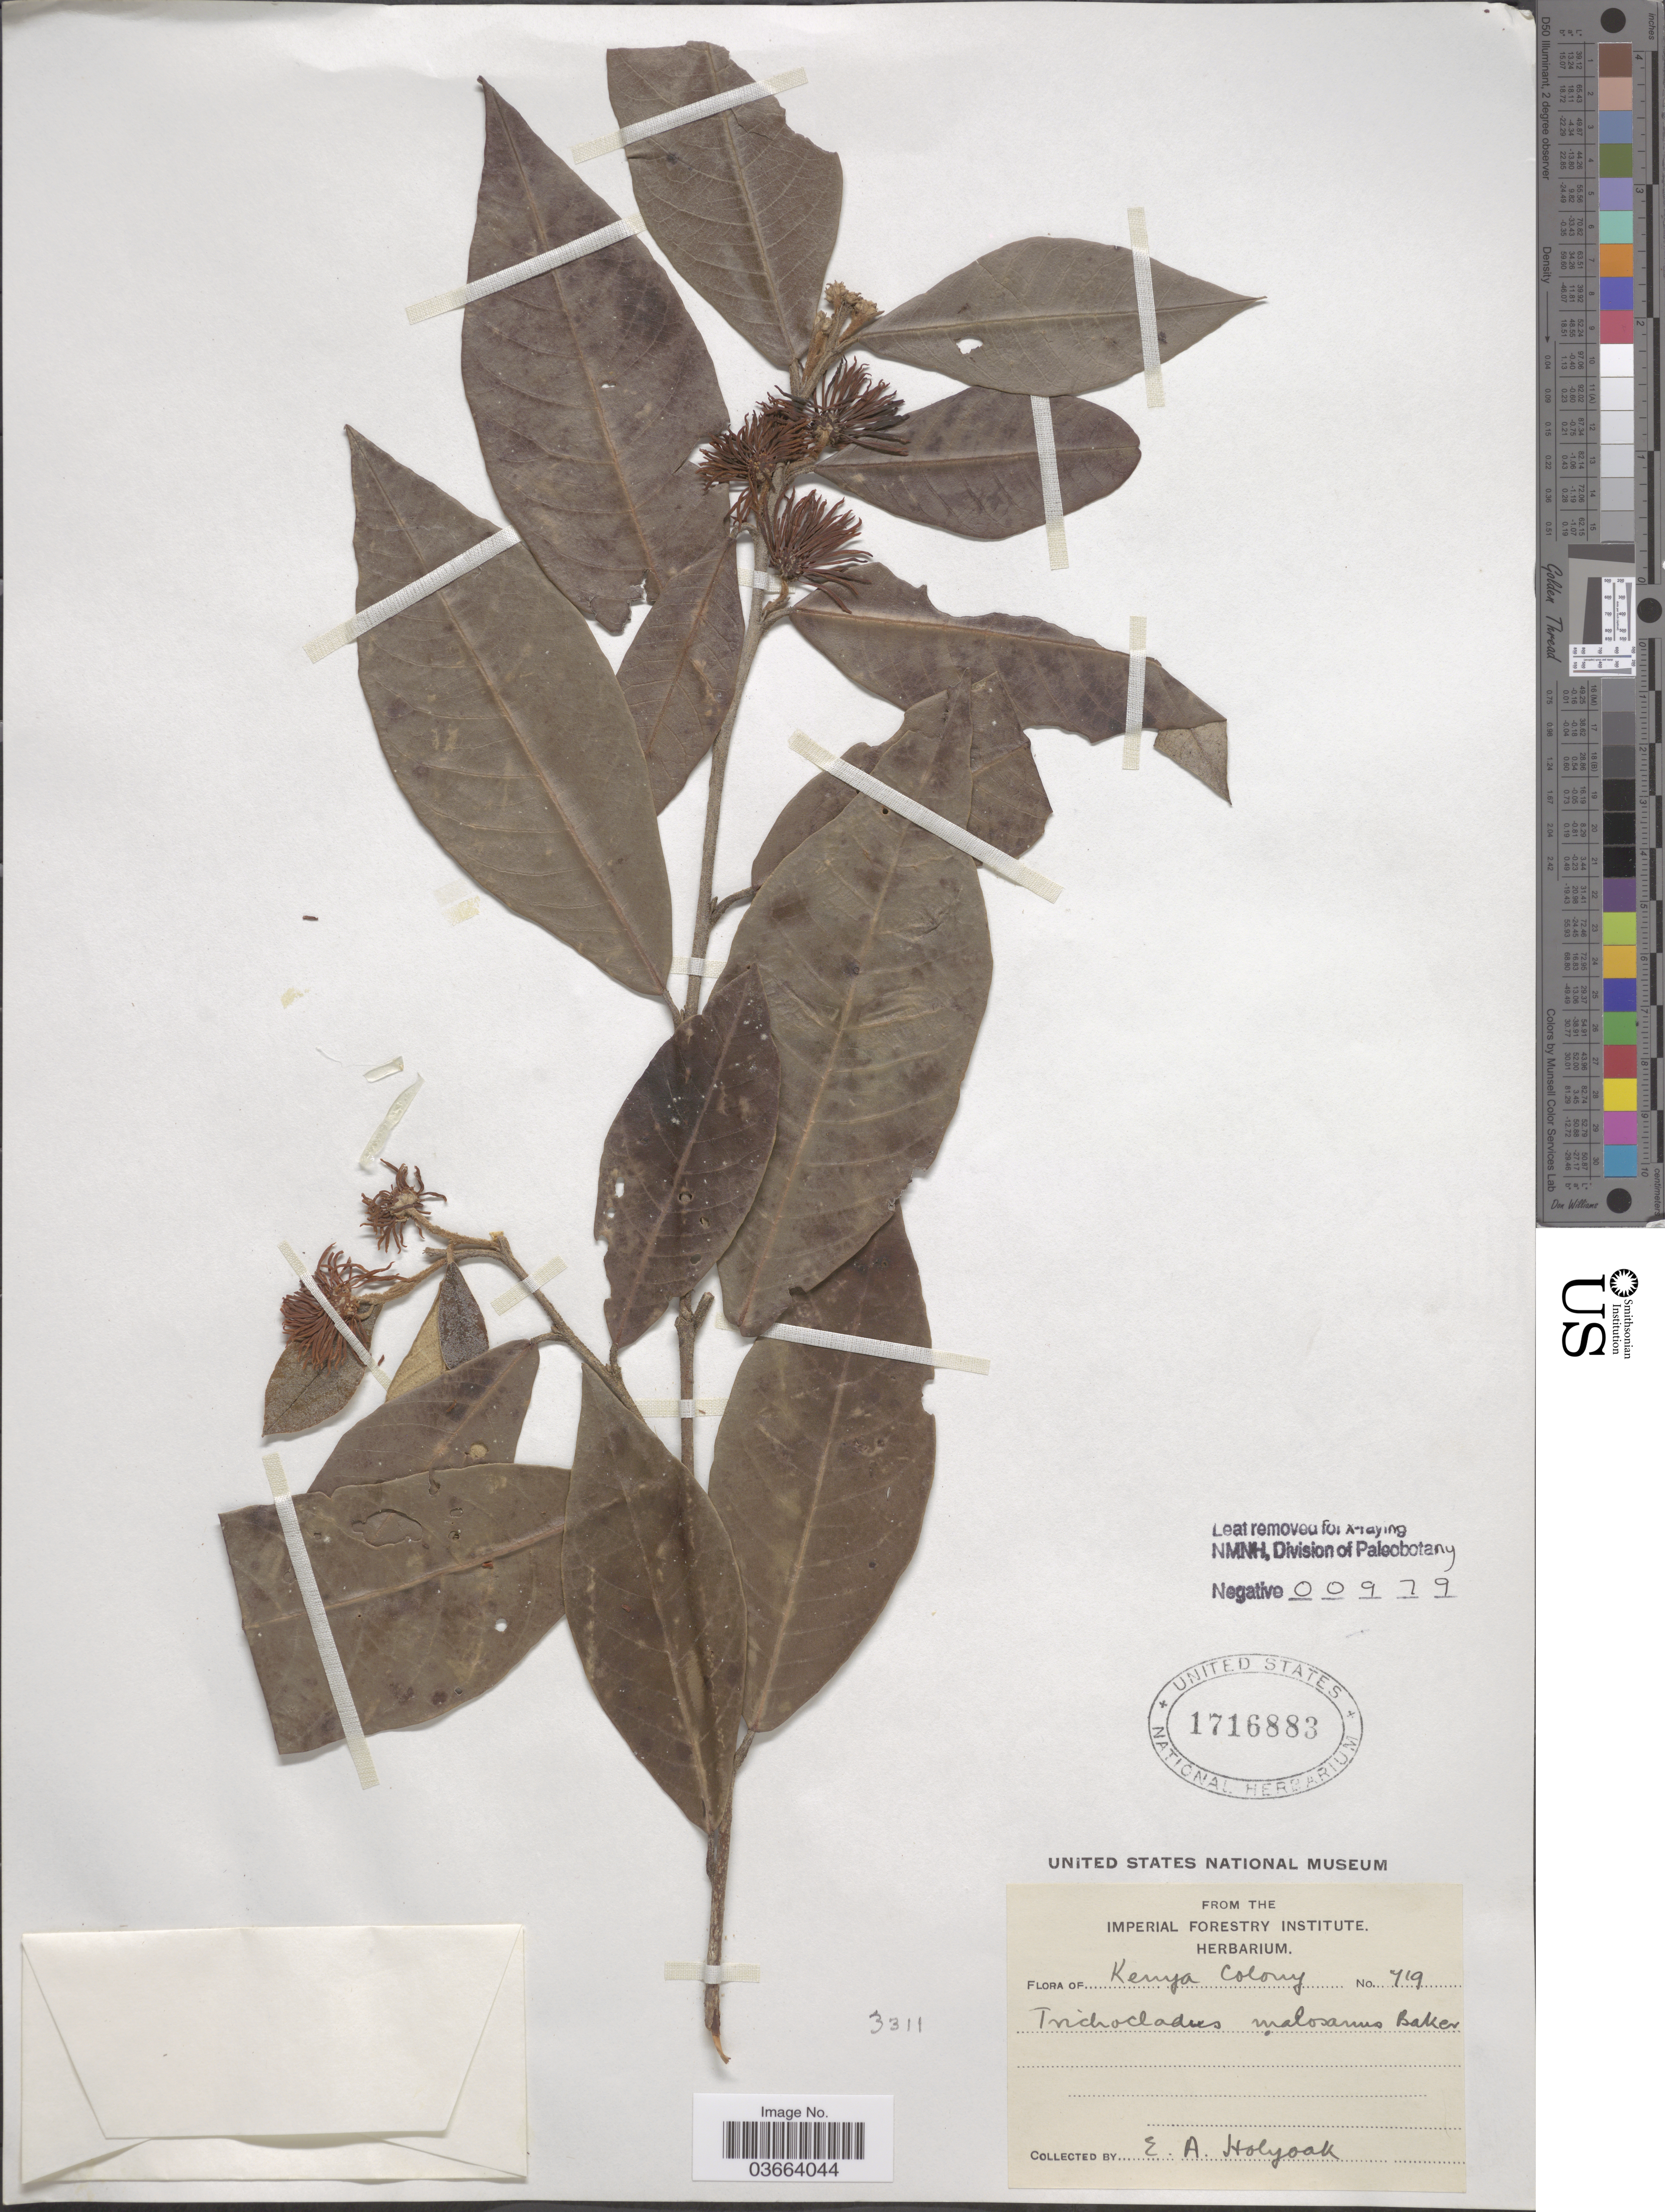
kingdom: Plantae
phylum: Tracheophyta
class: Magnoliopsida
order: Saxifragales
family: Hamamelidaceae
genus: Trichocladus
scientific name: Trichocladus malosanus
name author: Baker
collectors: E. Holyoak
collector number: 719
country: Kenya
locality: Kenya Colony.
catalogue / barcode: US 1716883